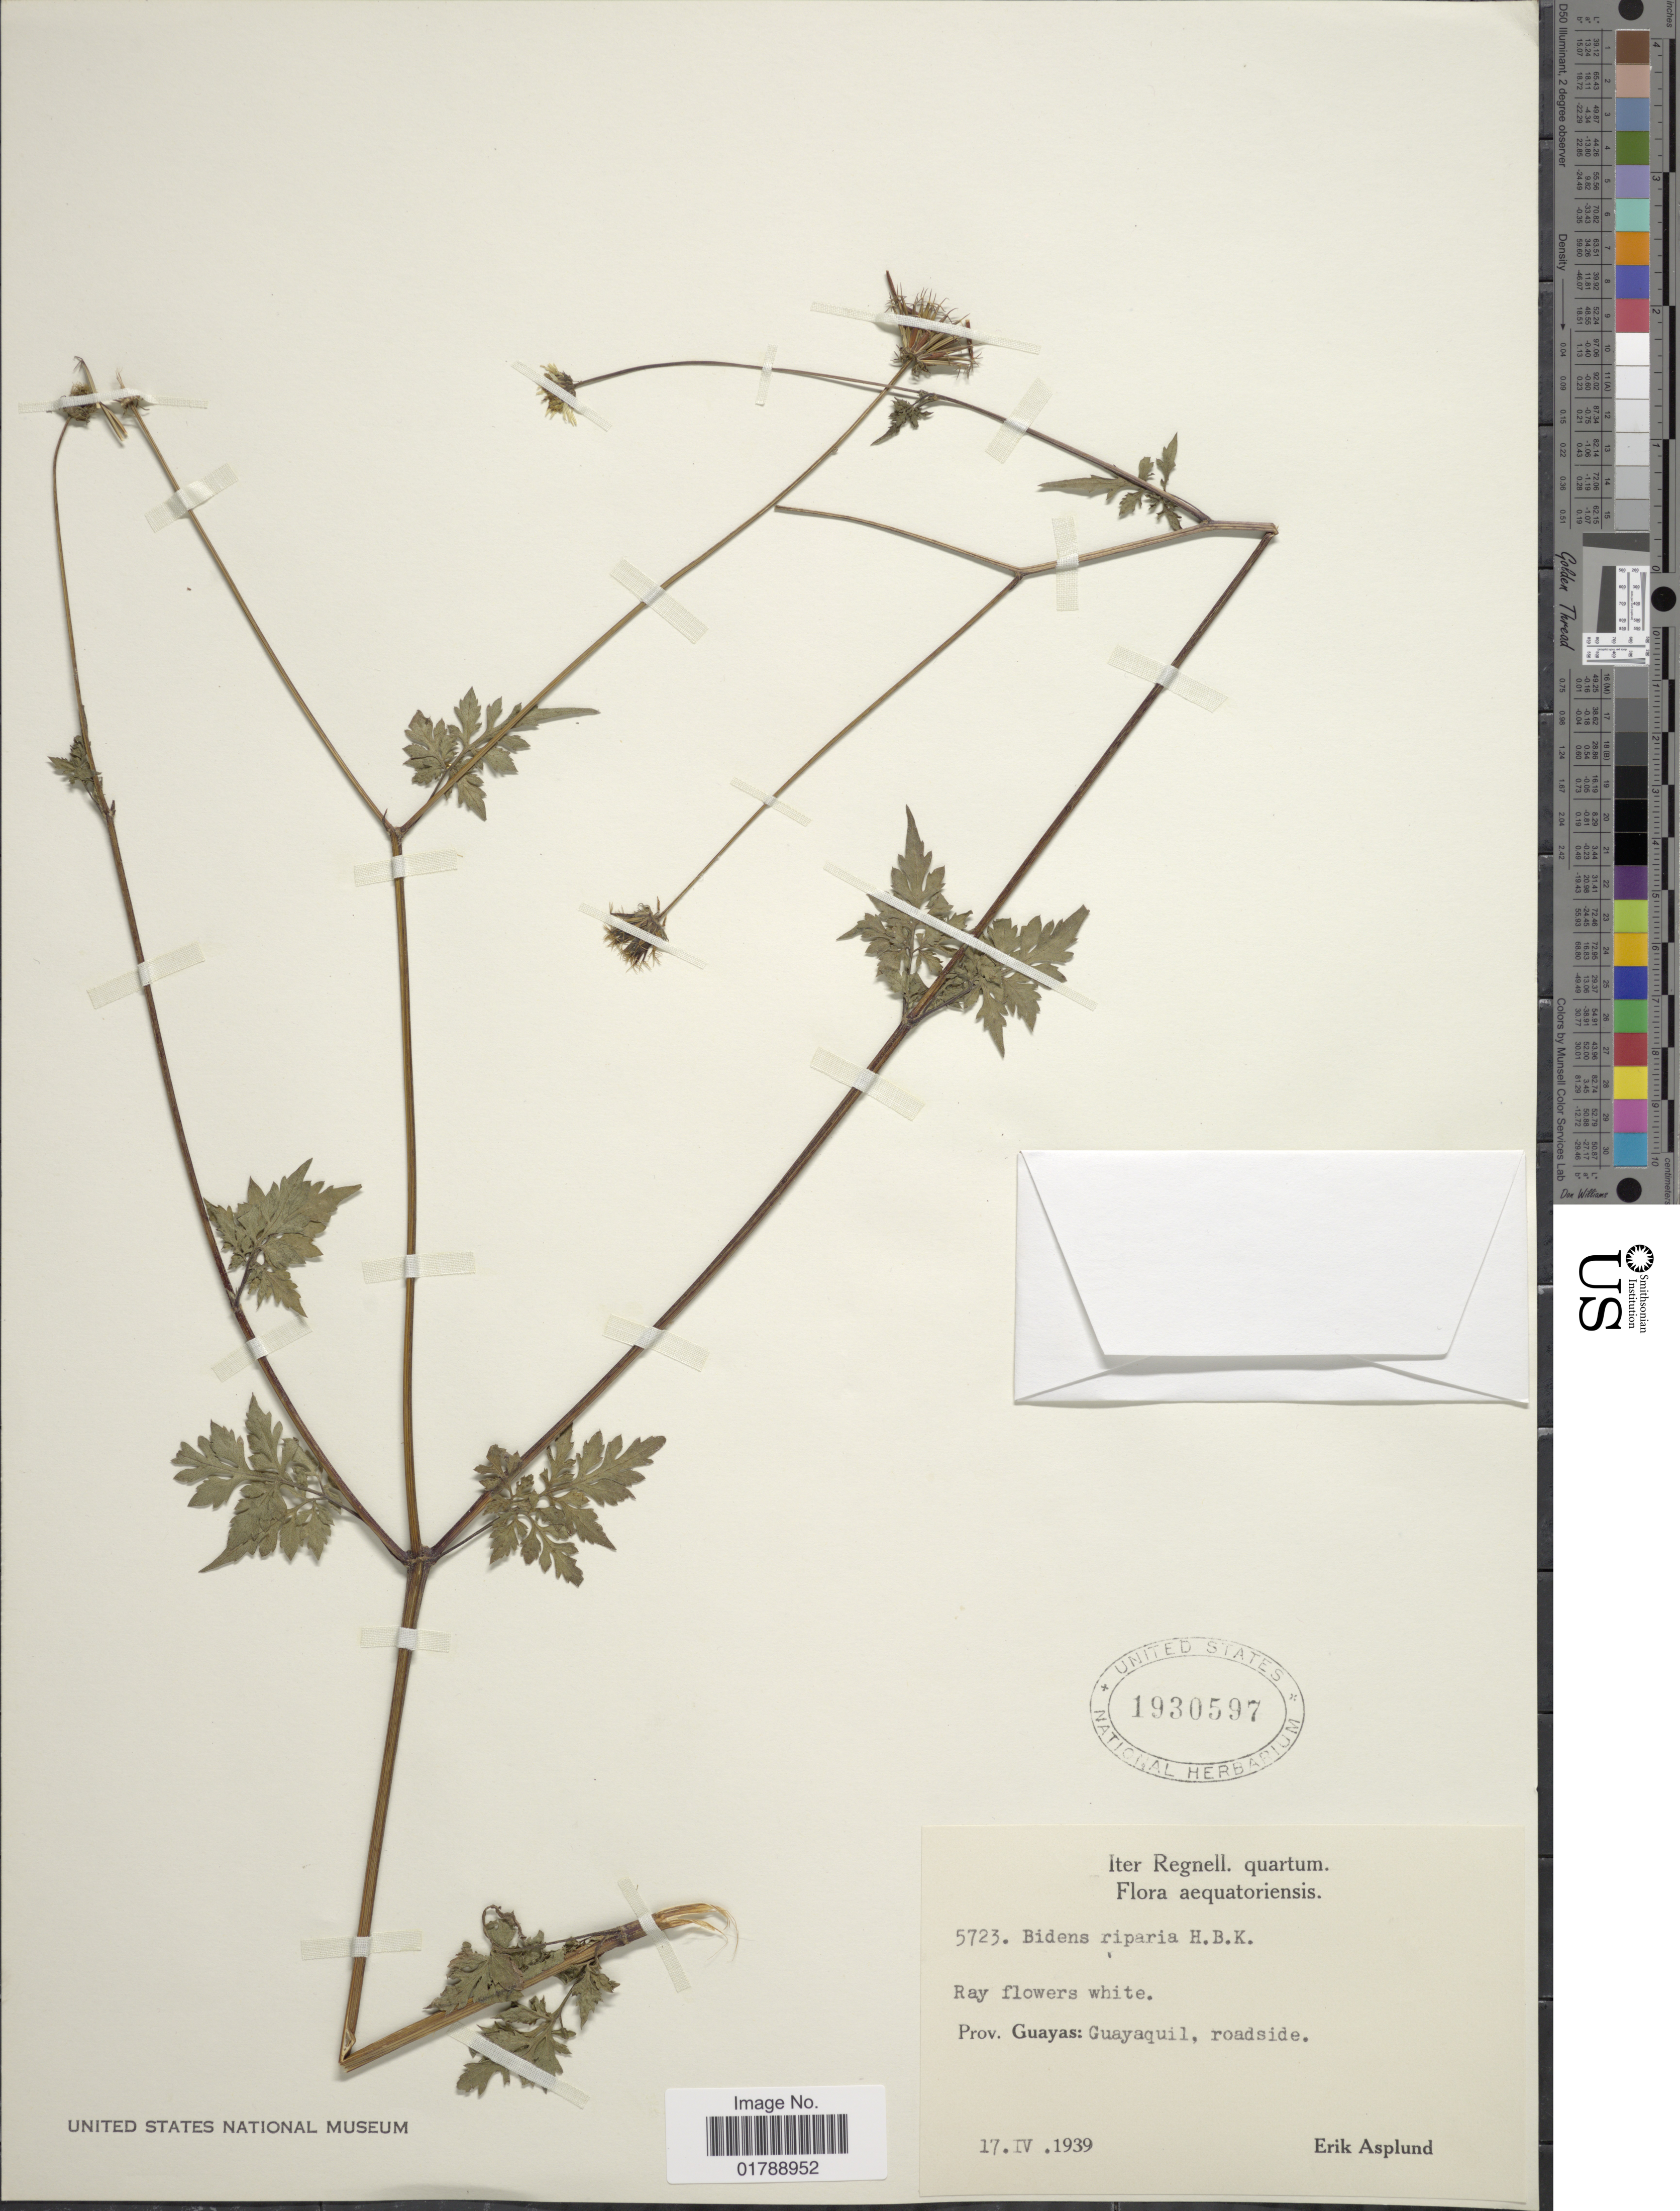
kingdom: Plantae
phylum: Tracheophyta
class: Magnoliopsida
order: Asterales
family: Asteraceae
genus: Bidens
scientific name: Bidens riparia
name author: Kunth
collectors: E. Asplund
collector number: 5723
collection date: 1939-04-17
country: Ecuador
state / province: Guayas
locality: Guayaquil, roadside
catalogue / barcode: US 1930597